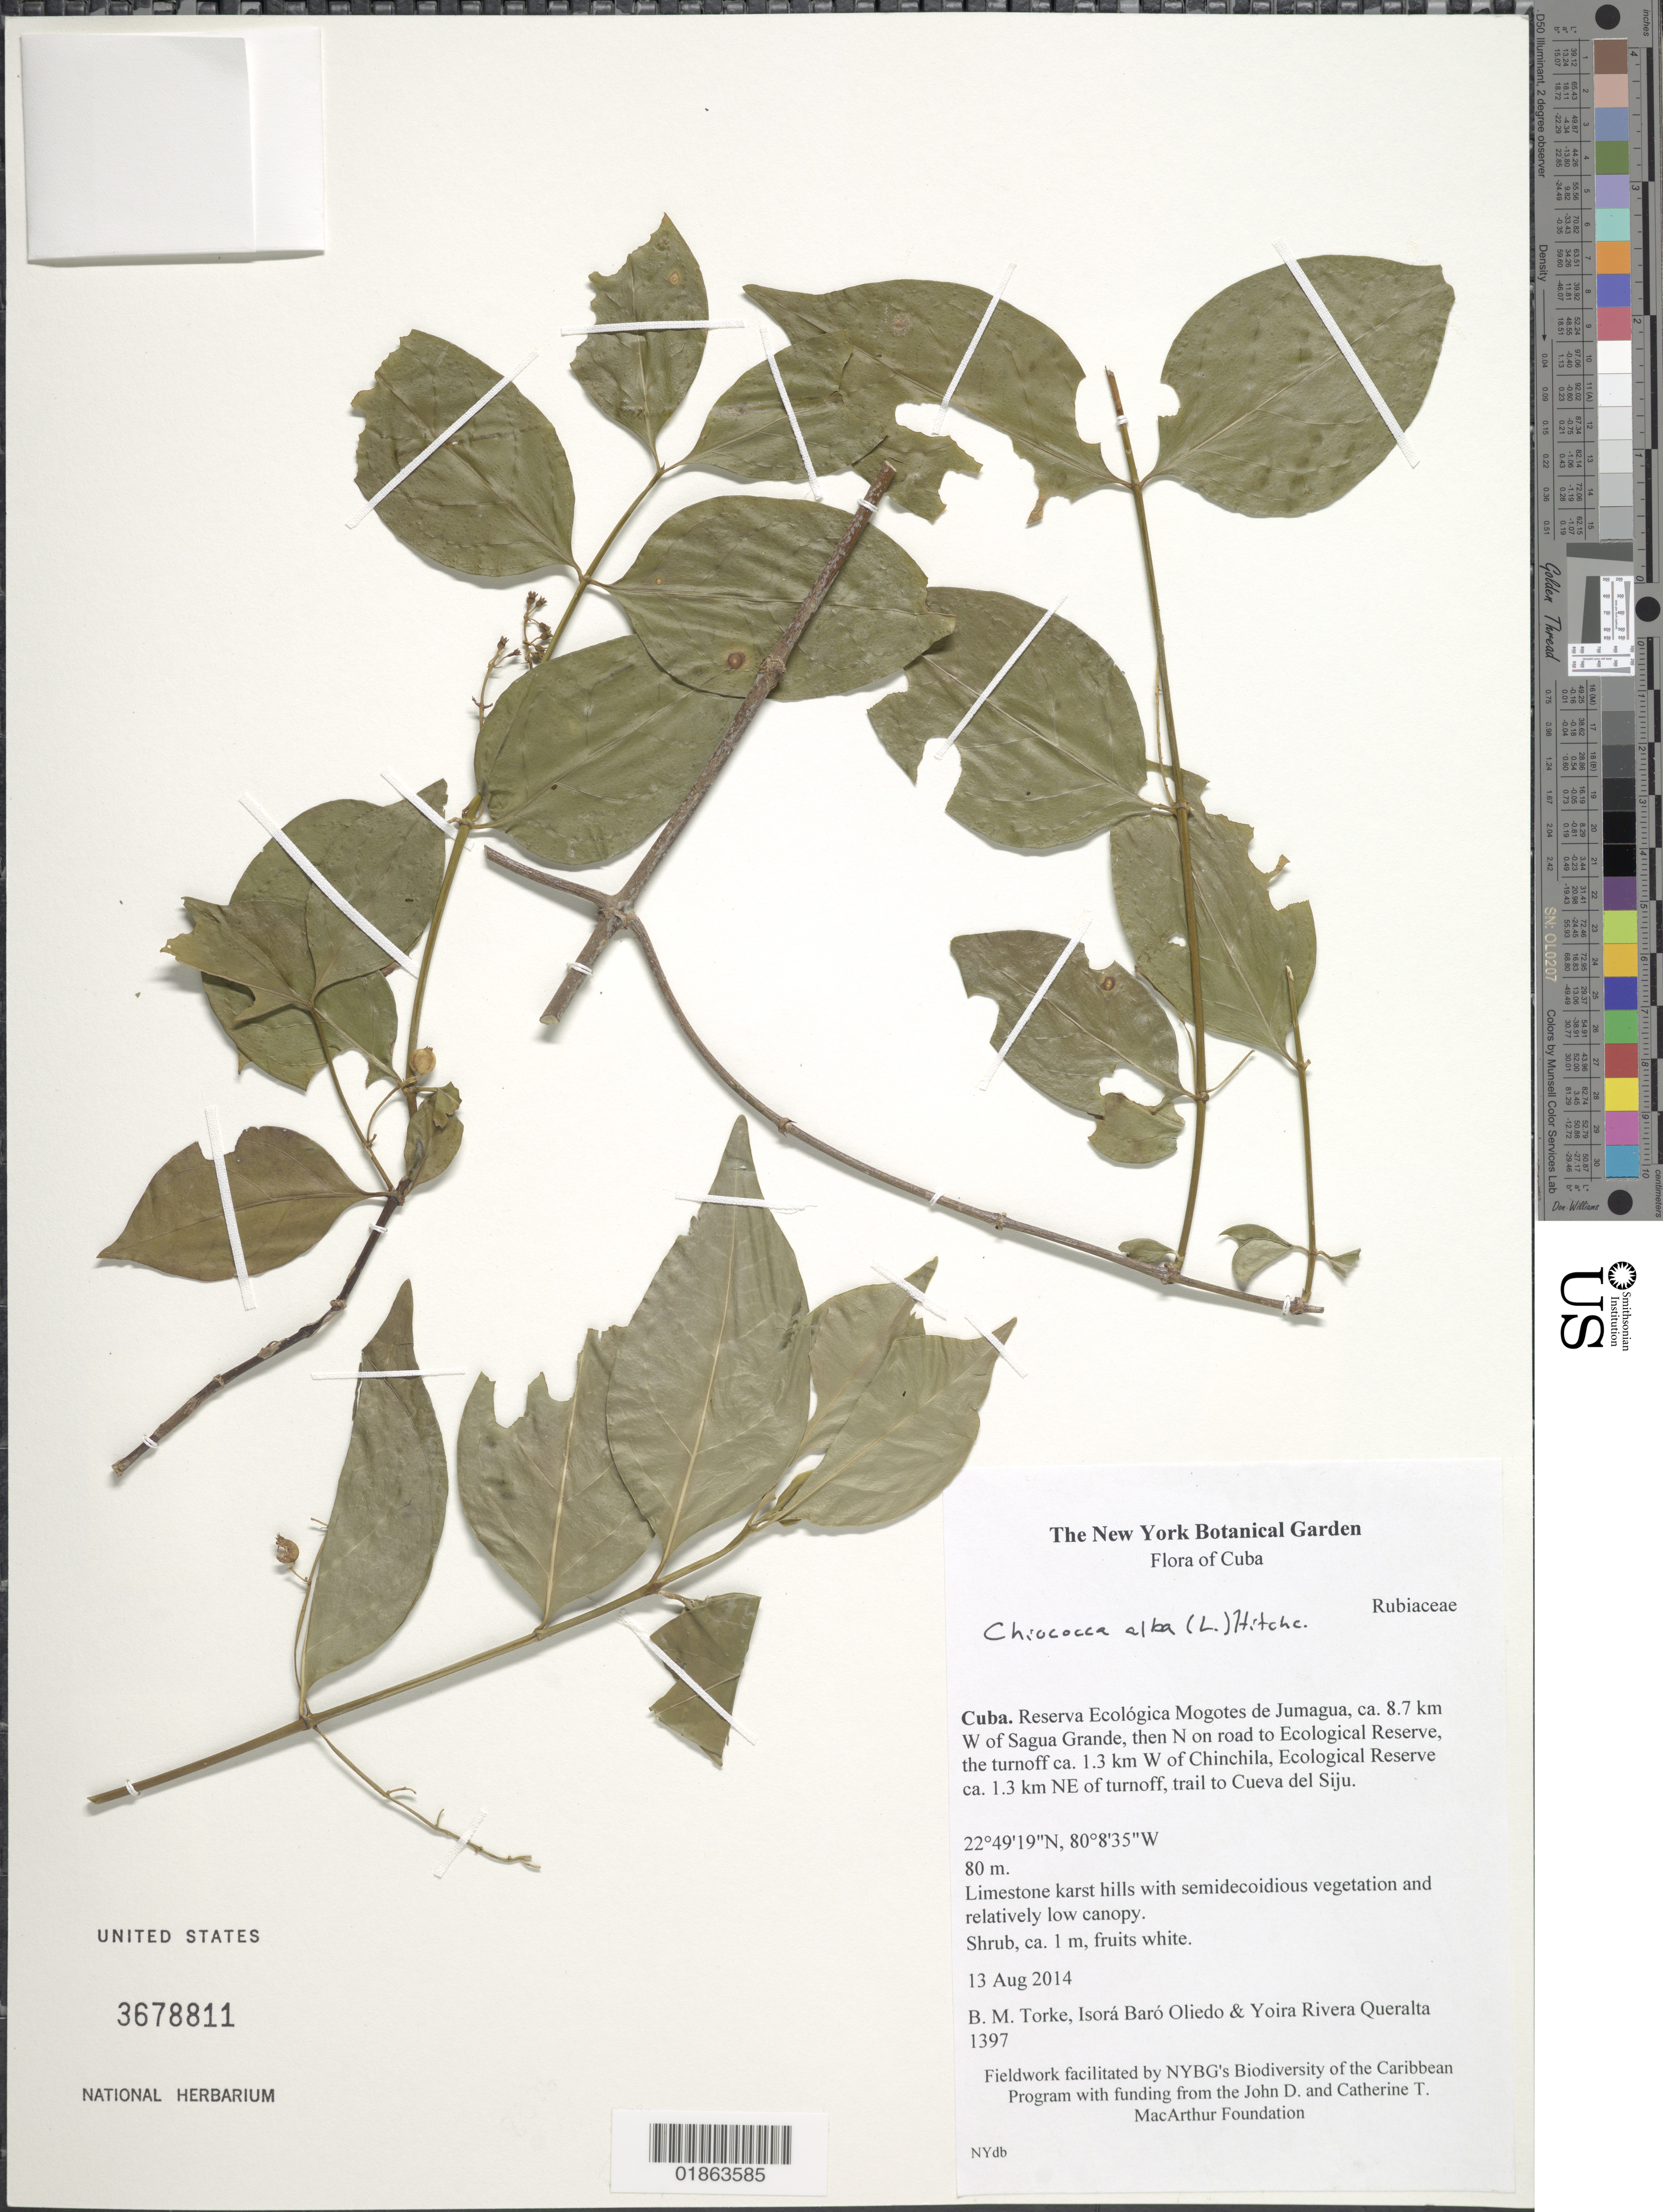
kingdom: Plantae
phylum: Tracheophyta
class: Magnoliopsida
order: Gentianales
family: Rubiaceae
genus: Chiococca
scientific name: Chiococca alba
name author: (L.) Hitchc.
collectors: B. M. Torke, I. Baró Oliedo & Y. Rivera Queralta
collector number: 1397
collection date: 2014-08-13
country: Cuba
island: Cuba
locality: Reserva Ecológica Mogotes de Jumagua, ca. 8.7 km W of Sagua Grande, the N on road to Ecological Reserve, the turnoff ca. 1.3 km W of Chinchila, Ecological reserve ca. 1.3 km NE of turnoff, trail to Cueva del Siju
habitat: Liimestone karst hills with semidecoidious vegetation and relatively low canopy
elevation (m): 80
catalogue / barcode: US 3678811